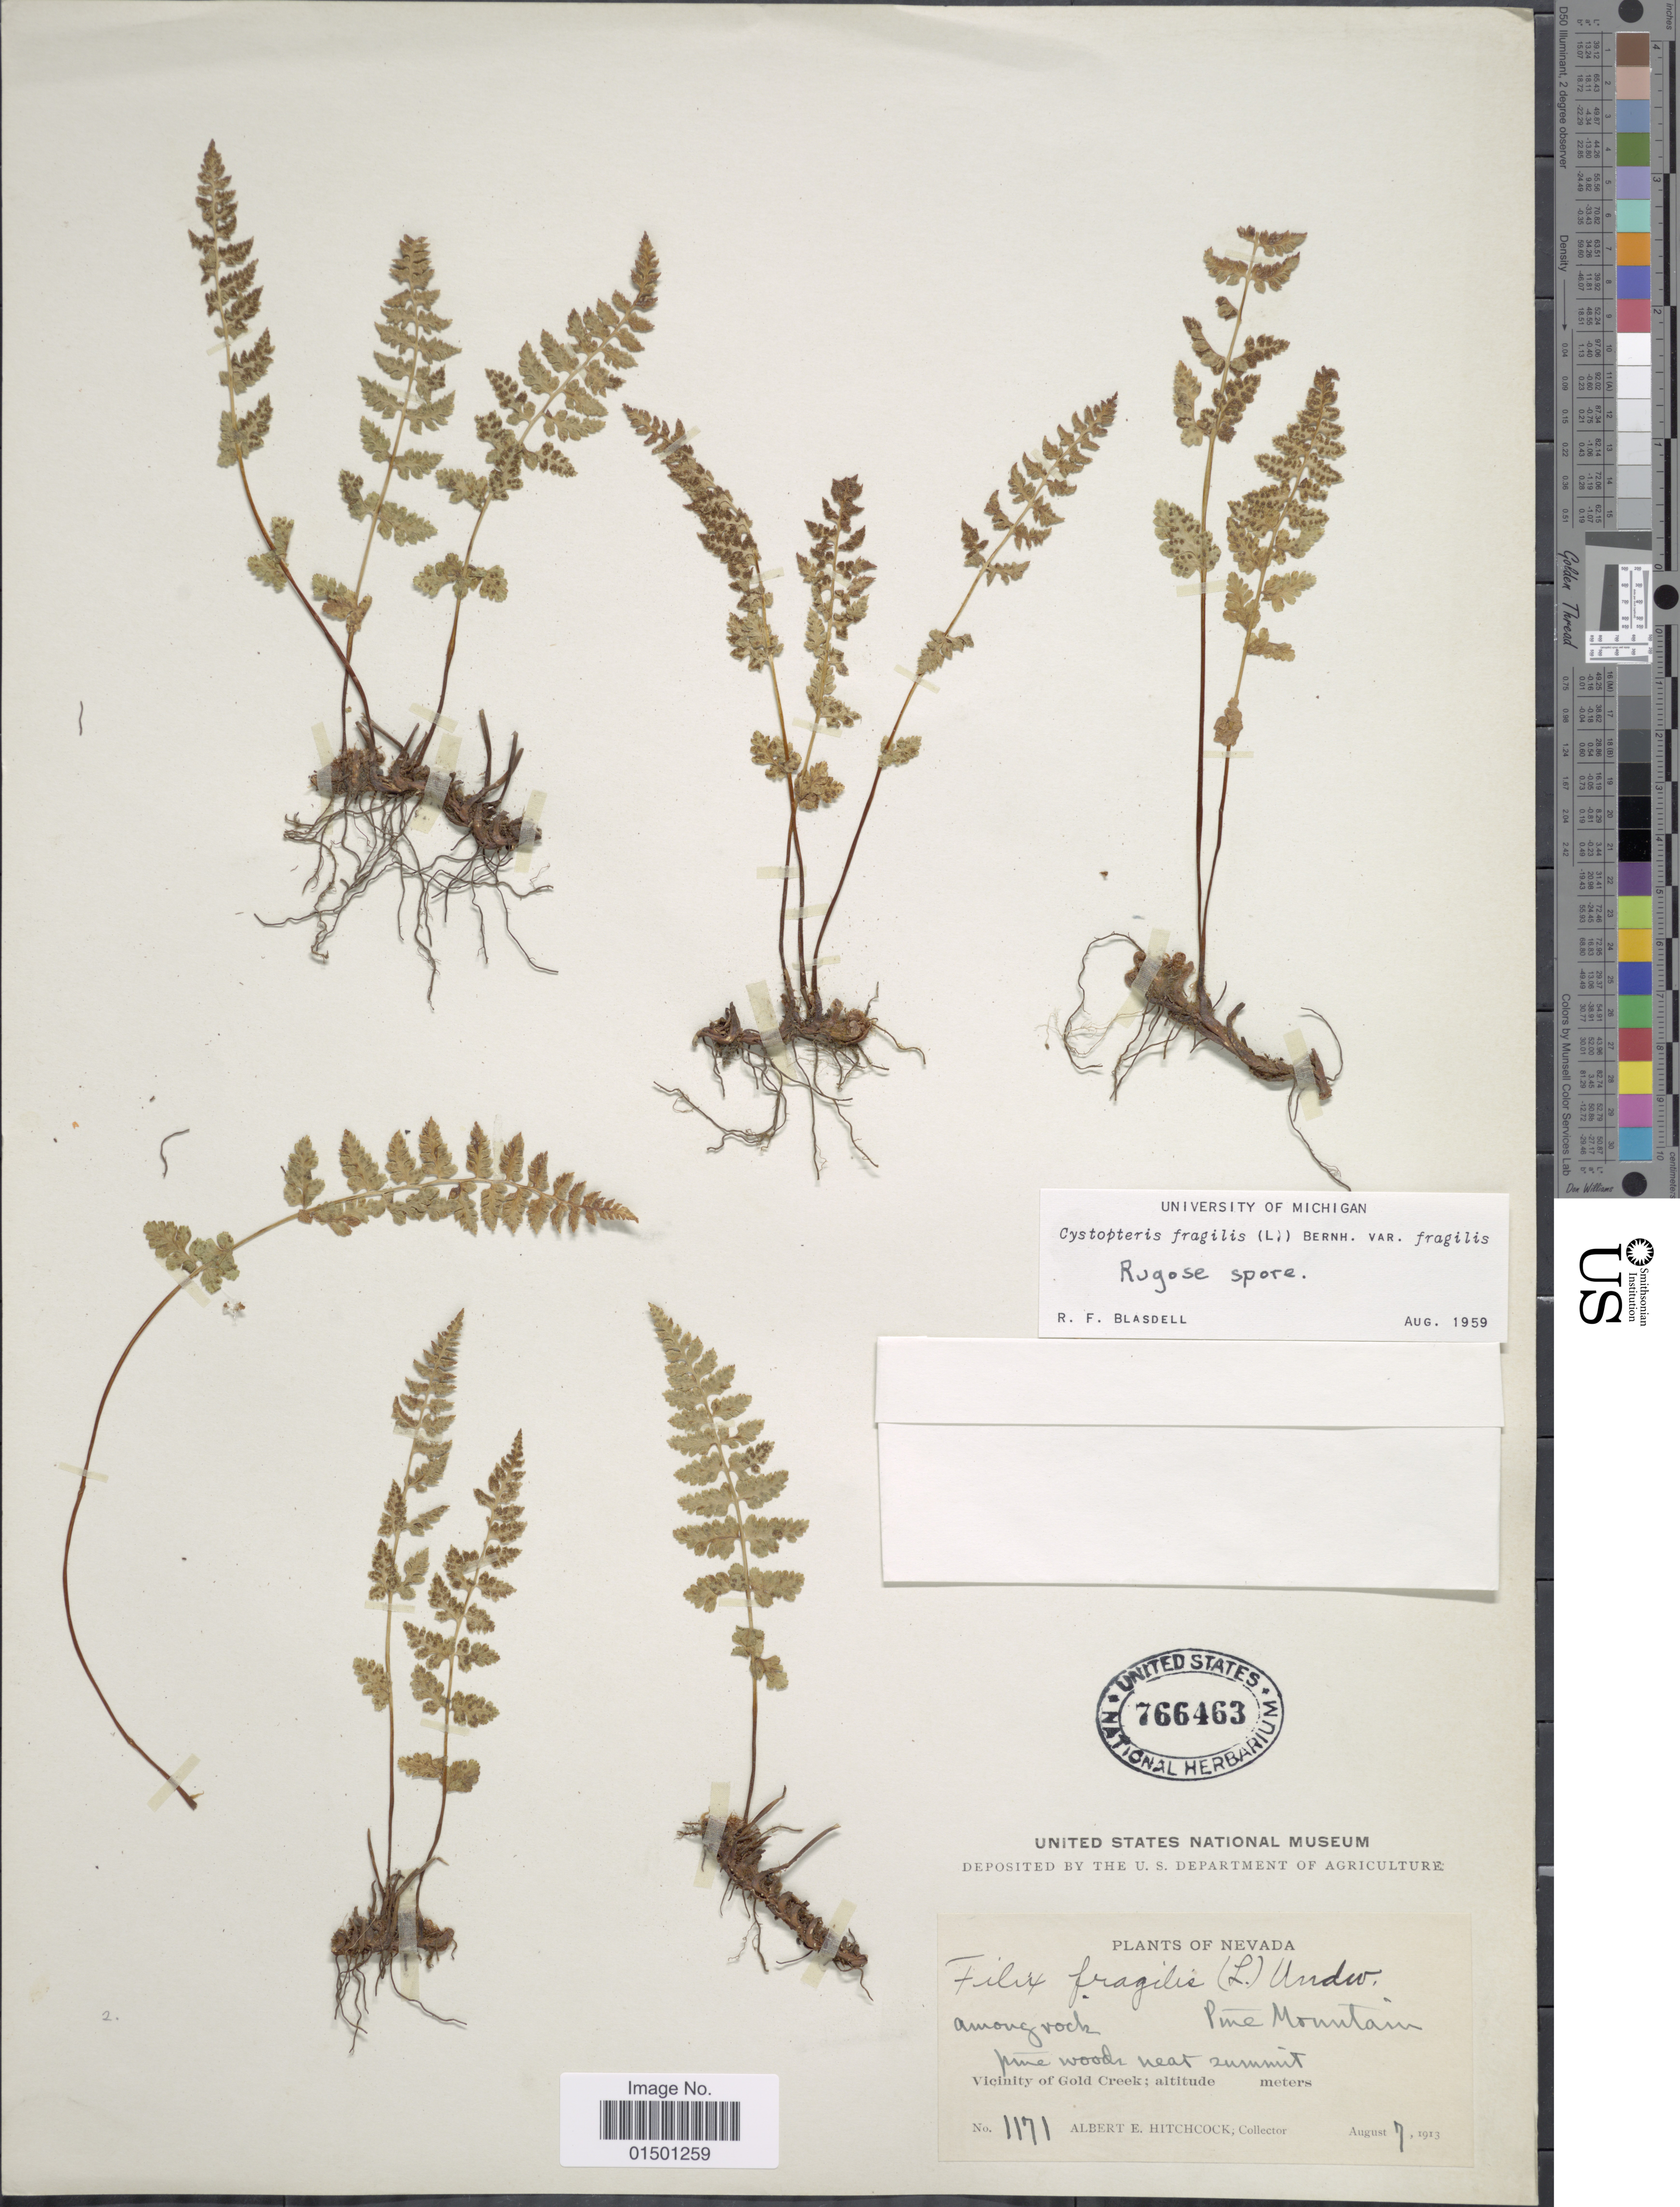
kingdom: Plantae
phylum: Tracheophyta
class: Polypodiopsida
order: Polypodiales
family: Cystopteridaceae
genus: Cystopteris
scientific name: Cystopteris fragilis var. dickieana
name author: B. Boivin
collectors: A. S. Hitchcock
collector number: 1171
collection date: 1913-08-07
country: United States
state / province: Nevada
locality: Pine Mountain, Vicinity of Gold Creek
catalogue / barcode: US 766463